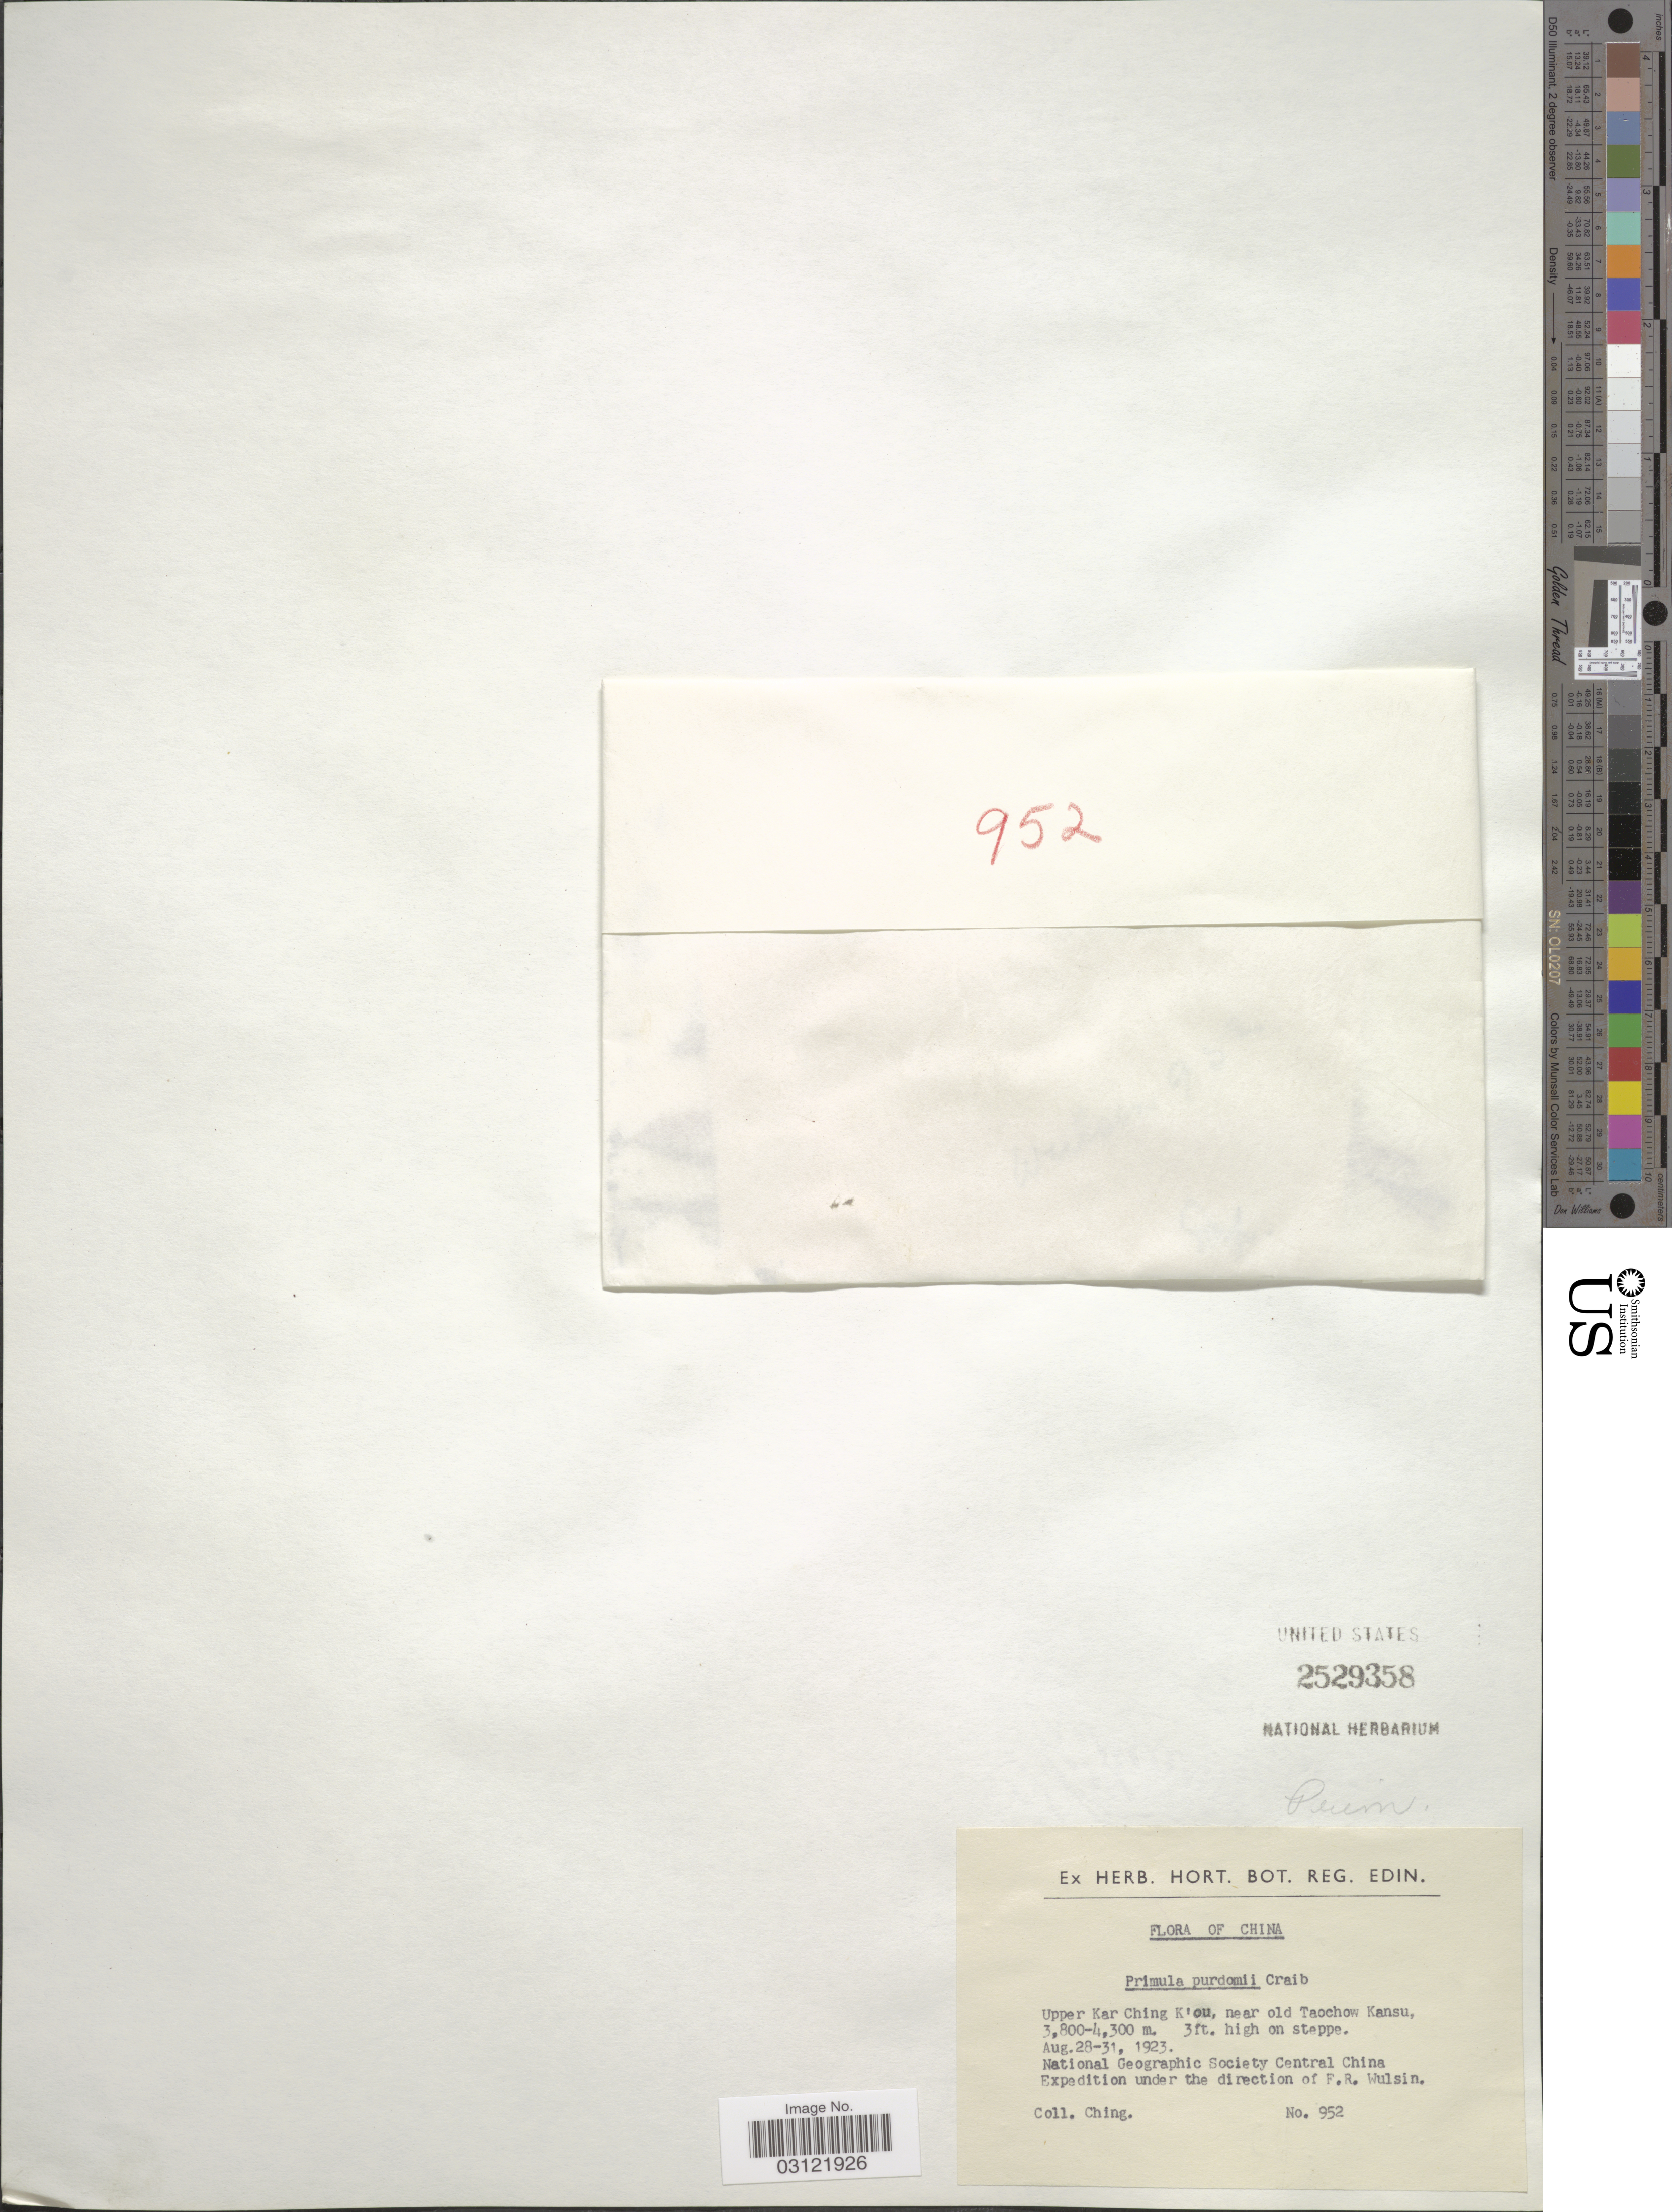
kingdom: Plantae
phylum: Tracheophyta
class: Magnoliopsida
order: Ericales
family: Primulaceae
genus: Primula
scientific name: Primula purdomii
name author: Craib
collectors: -- Ching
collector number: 952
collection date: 1923-08-28/1923-08-31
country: China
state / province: Gansu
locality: Upper Kar Ching K'ou, near ols Taochow Kansu.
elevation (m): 3800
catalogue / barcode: US 2529358